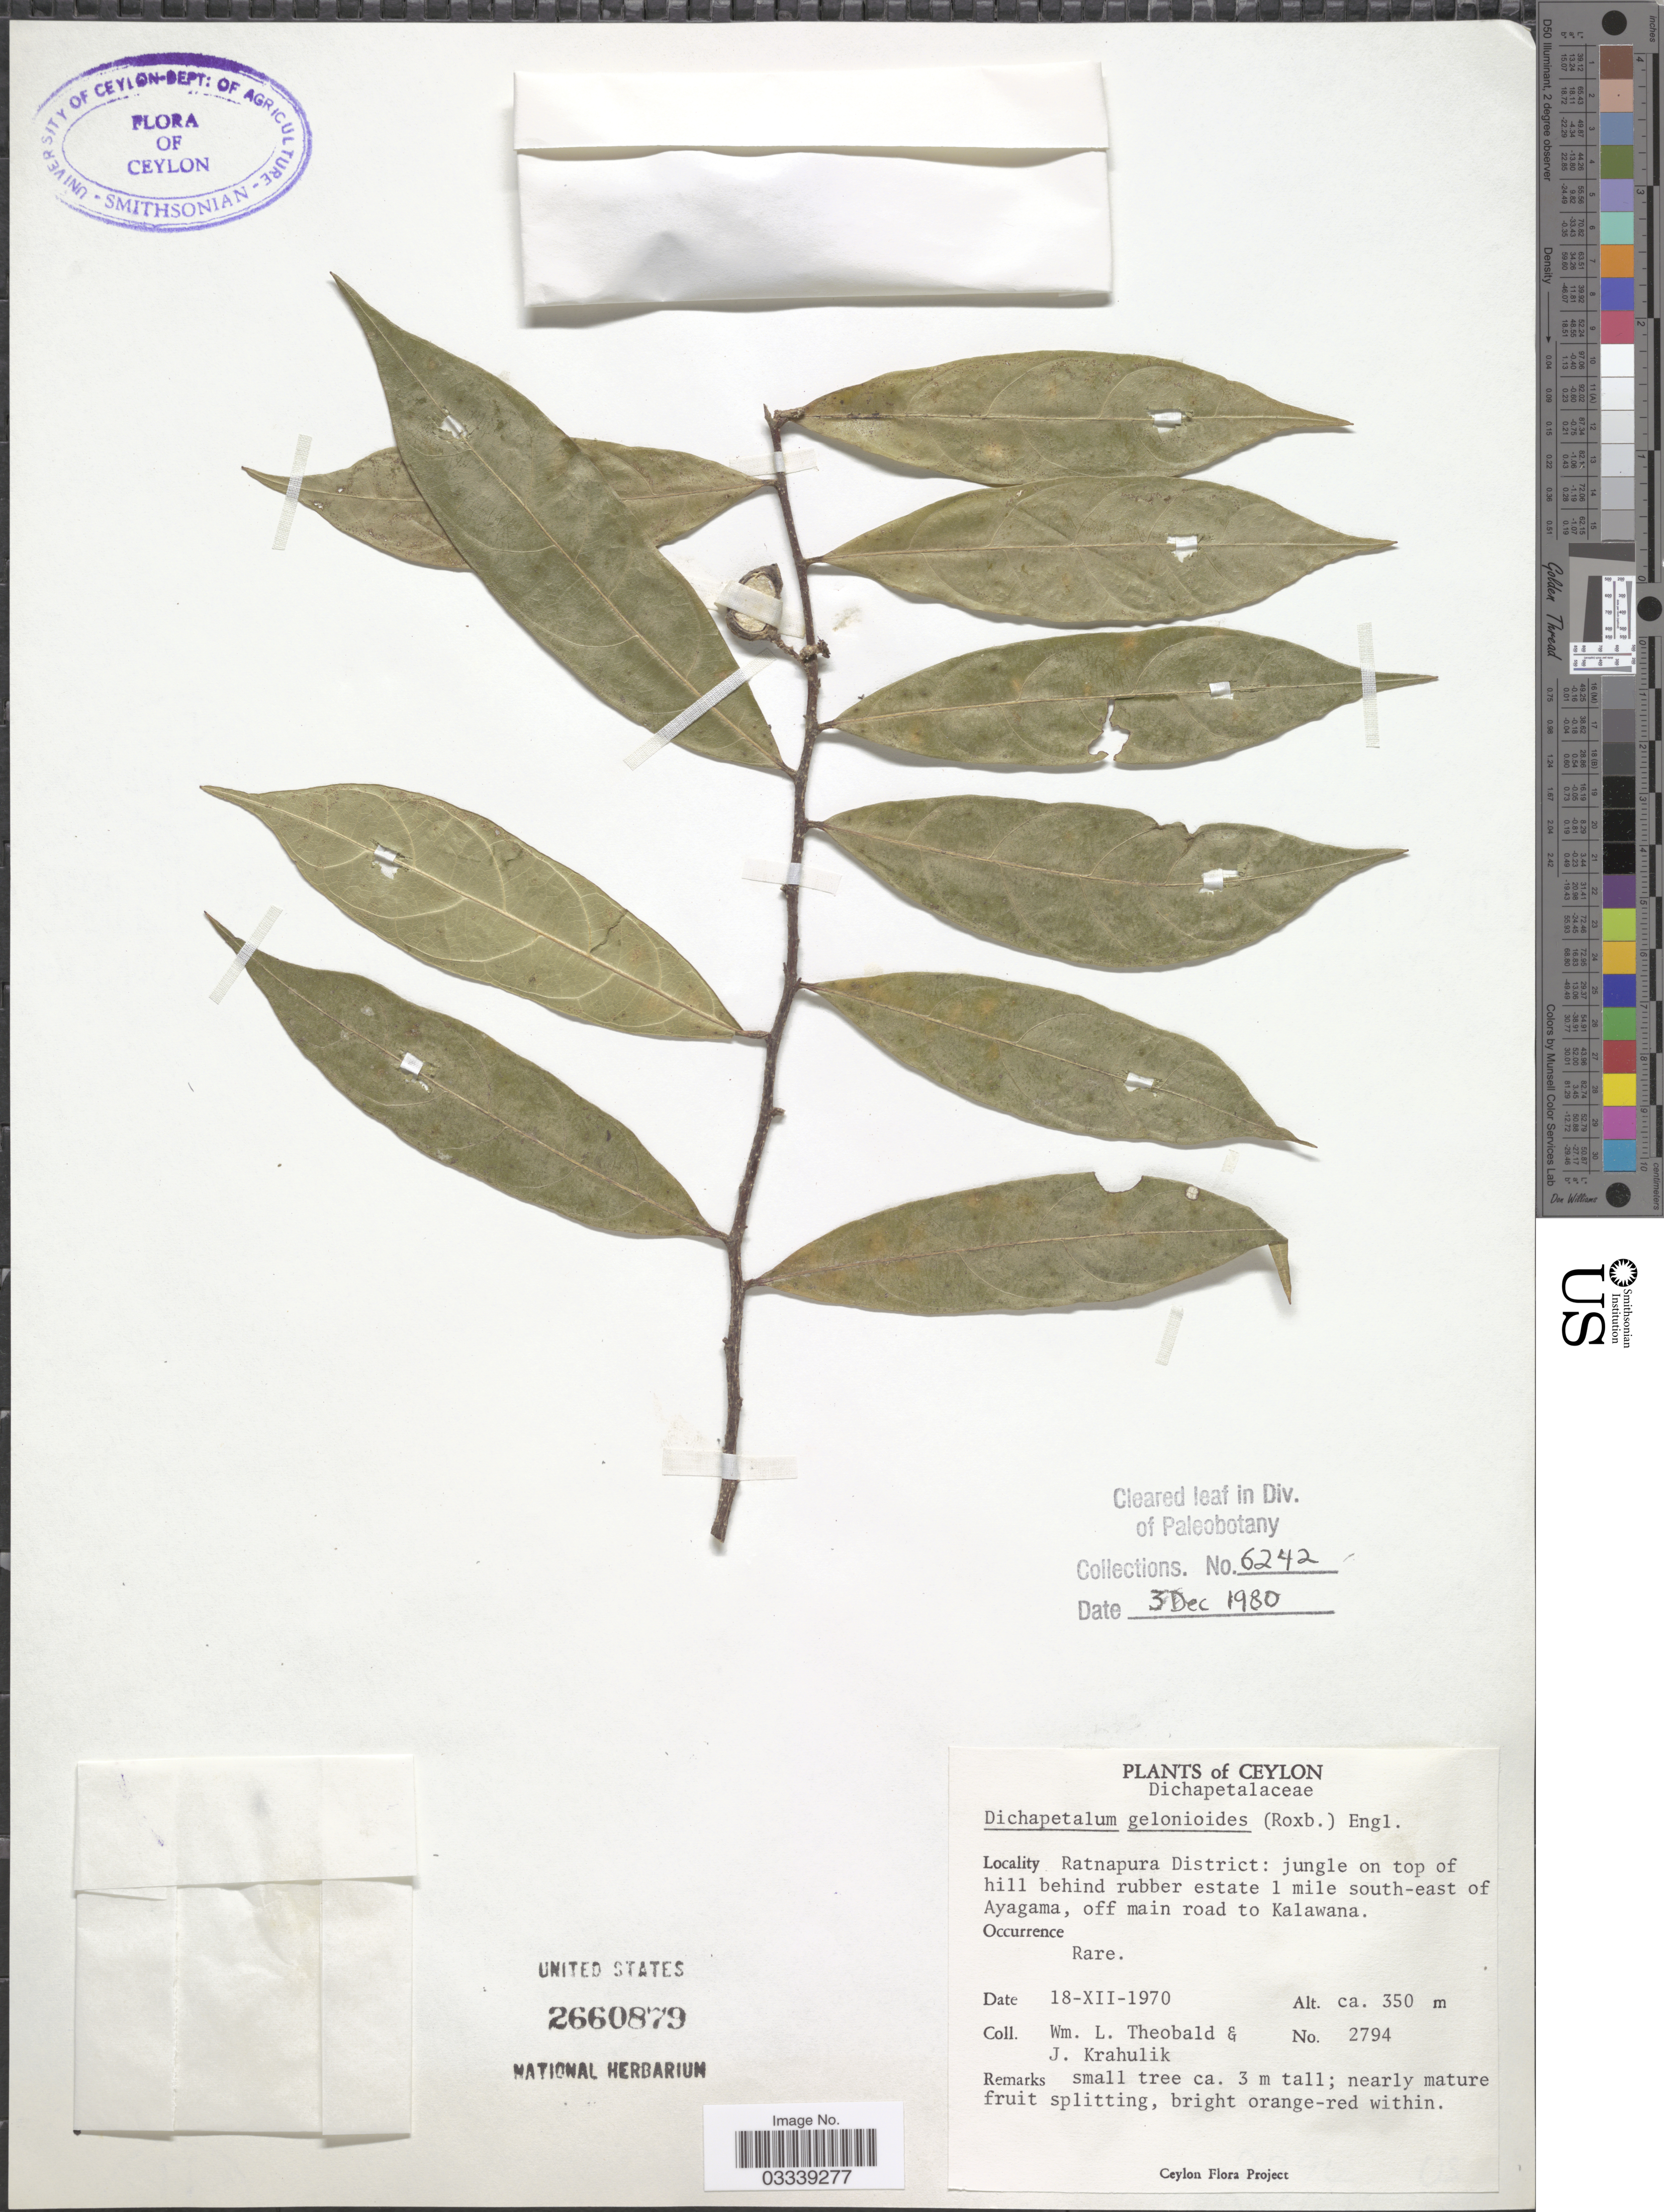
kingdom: Plantae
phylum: Tracheophyta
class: Magnoliopsida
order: Malpighiales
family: Dichapetalaceae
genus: Dichapetalum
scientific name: Dichapetalum gelonioides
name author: (Roxb.) Engl.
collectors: W. L. Theobald & J. Krahulik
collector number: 2794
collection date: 1970-12-18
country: Sri Lanka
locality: Ratnapura District: jungle on top of hill behind rubber estate 1 mile south-east of Ayagama, off main road to Kalawana.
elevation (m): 350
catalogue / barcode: US 2660879